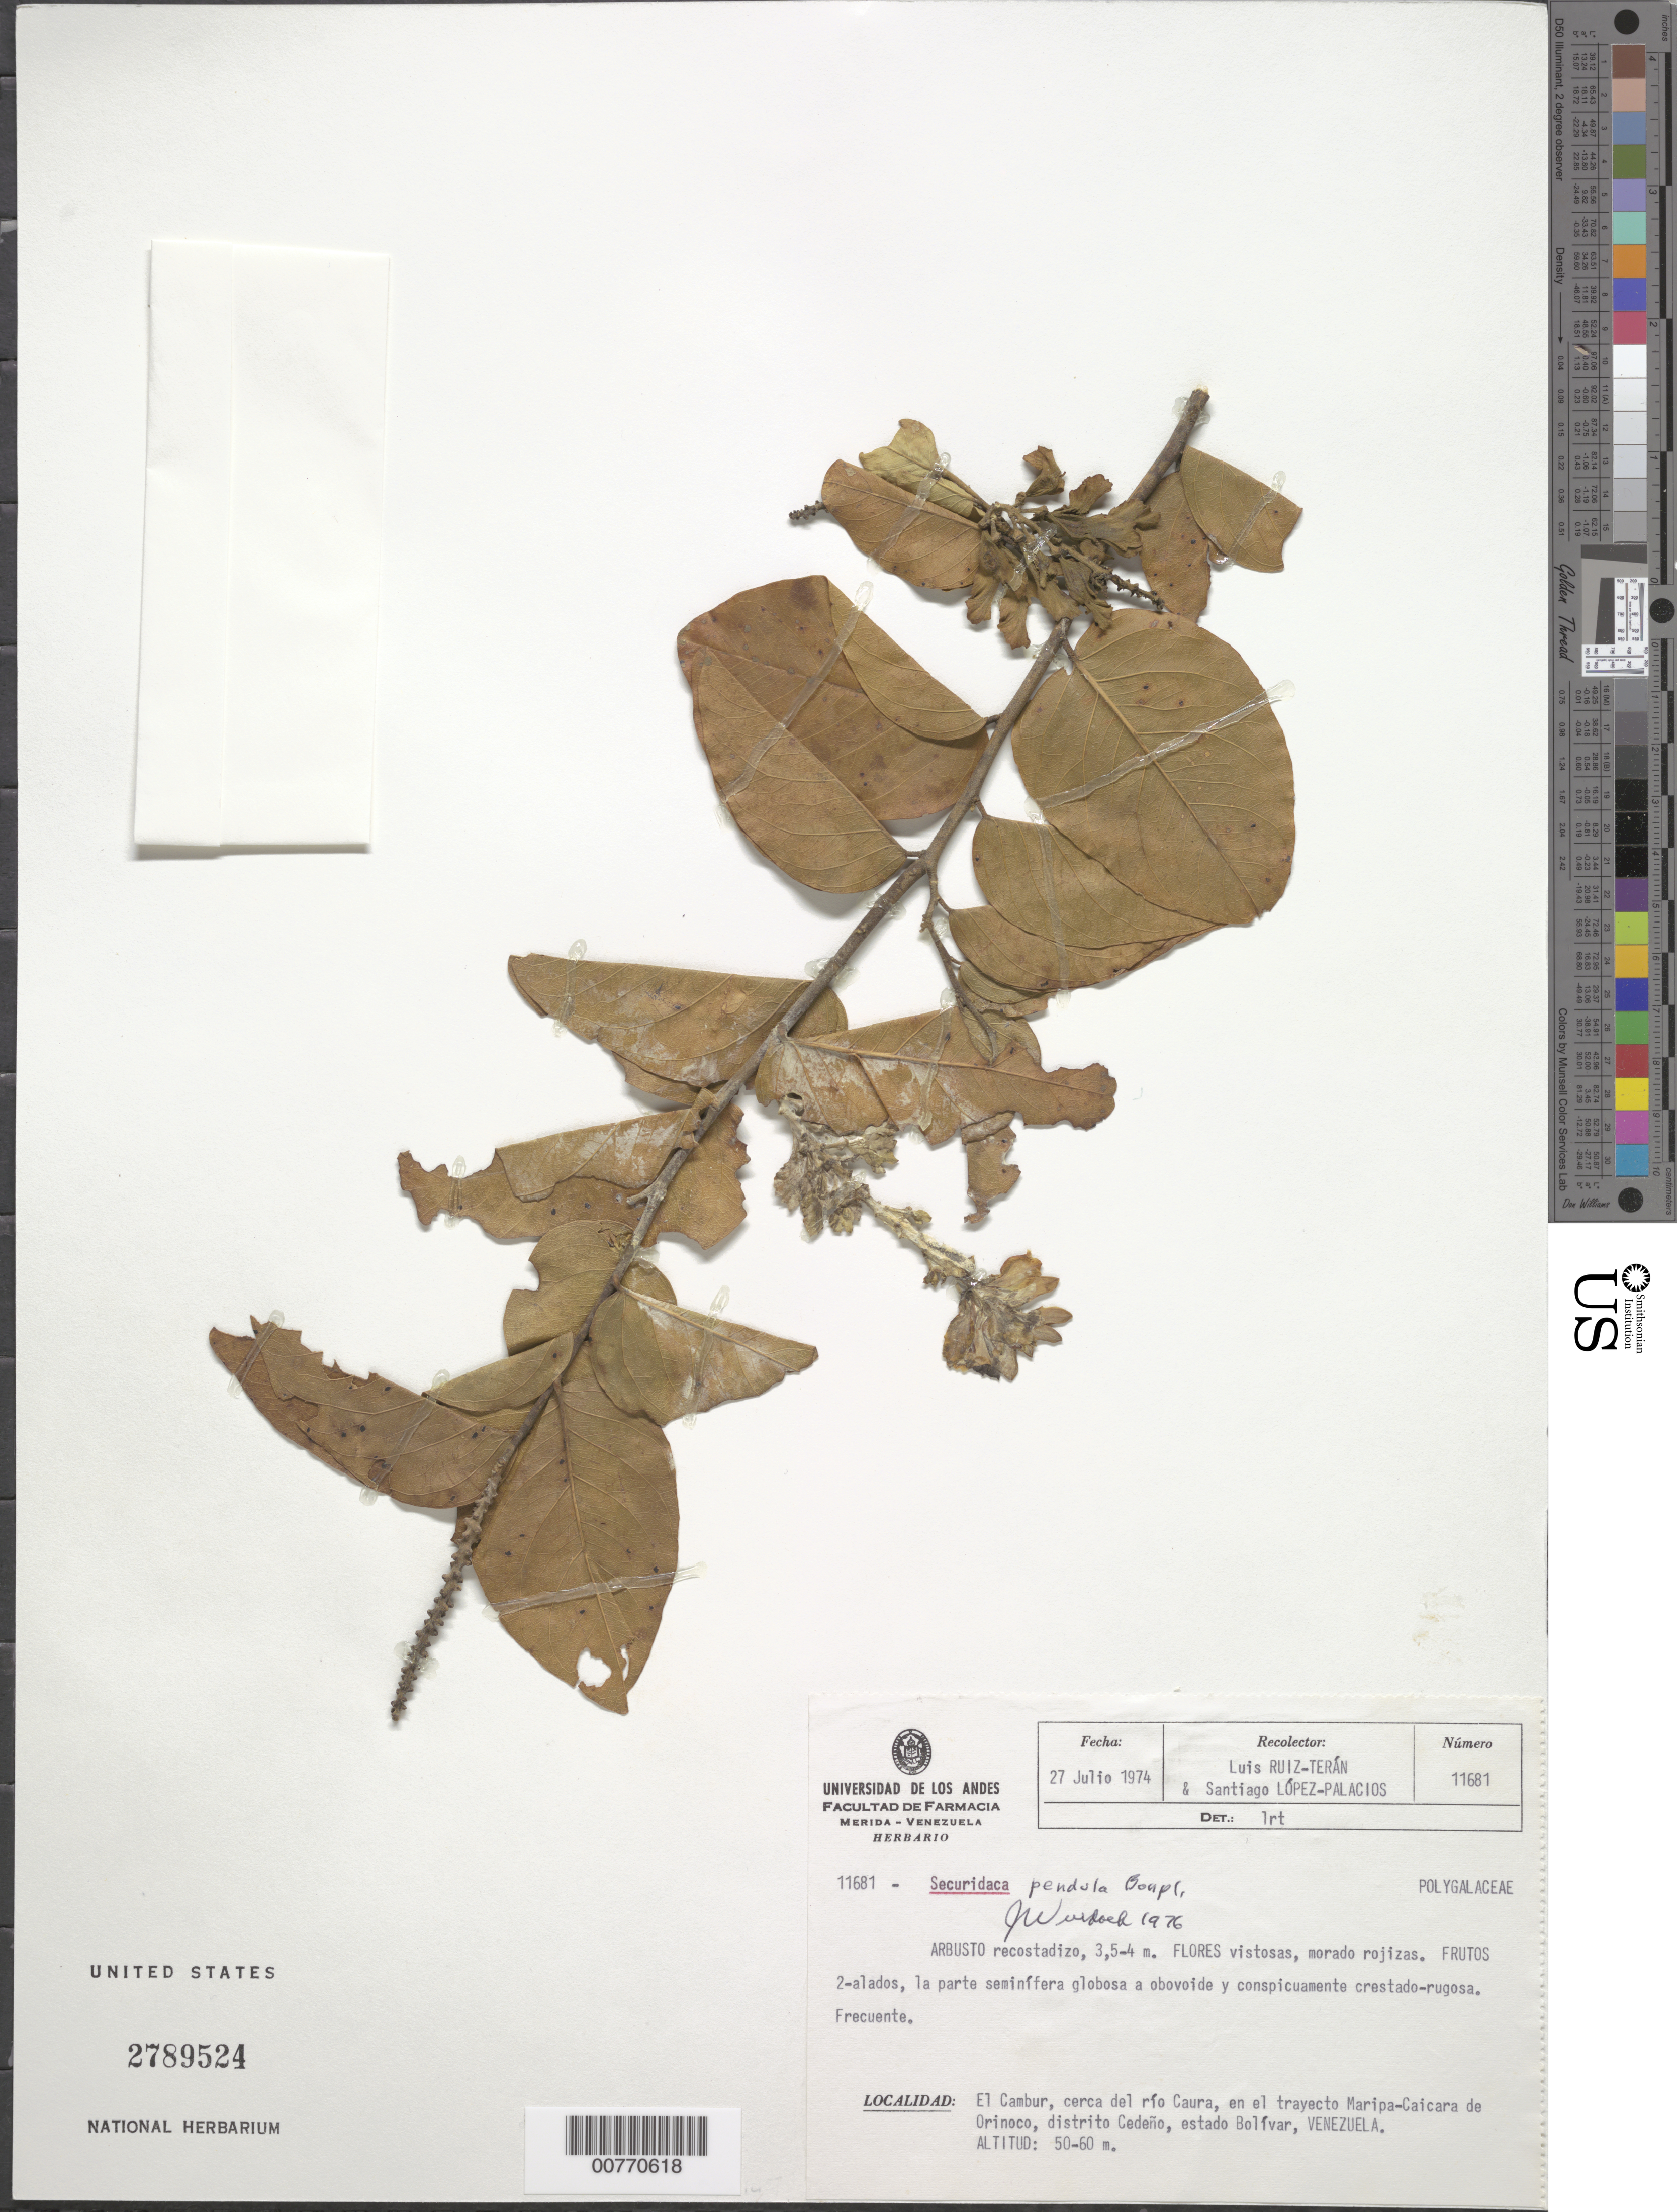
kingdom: Plantae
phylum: Tracheophyta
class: Magnoliopsida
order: Fabales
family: Polygalaceae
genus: Securidaca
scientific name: Securidaca pendula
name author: Bonpl.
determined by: Wurdack, John J., (US), US (UNITED STATES)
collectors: L. E. Ruíz-Terán & S. López-Palacios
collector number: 11681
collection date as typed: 27-Jul-74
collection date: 1974-07-27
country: Venezuela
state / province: Bolívar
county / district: Cedeño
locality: El Cambur, along Río Caura, between Maripa and Caicara de Orinoco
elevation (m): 50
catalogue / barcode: US 2789524